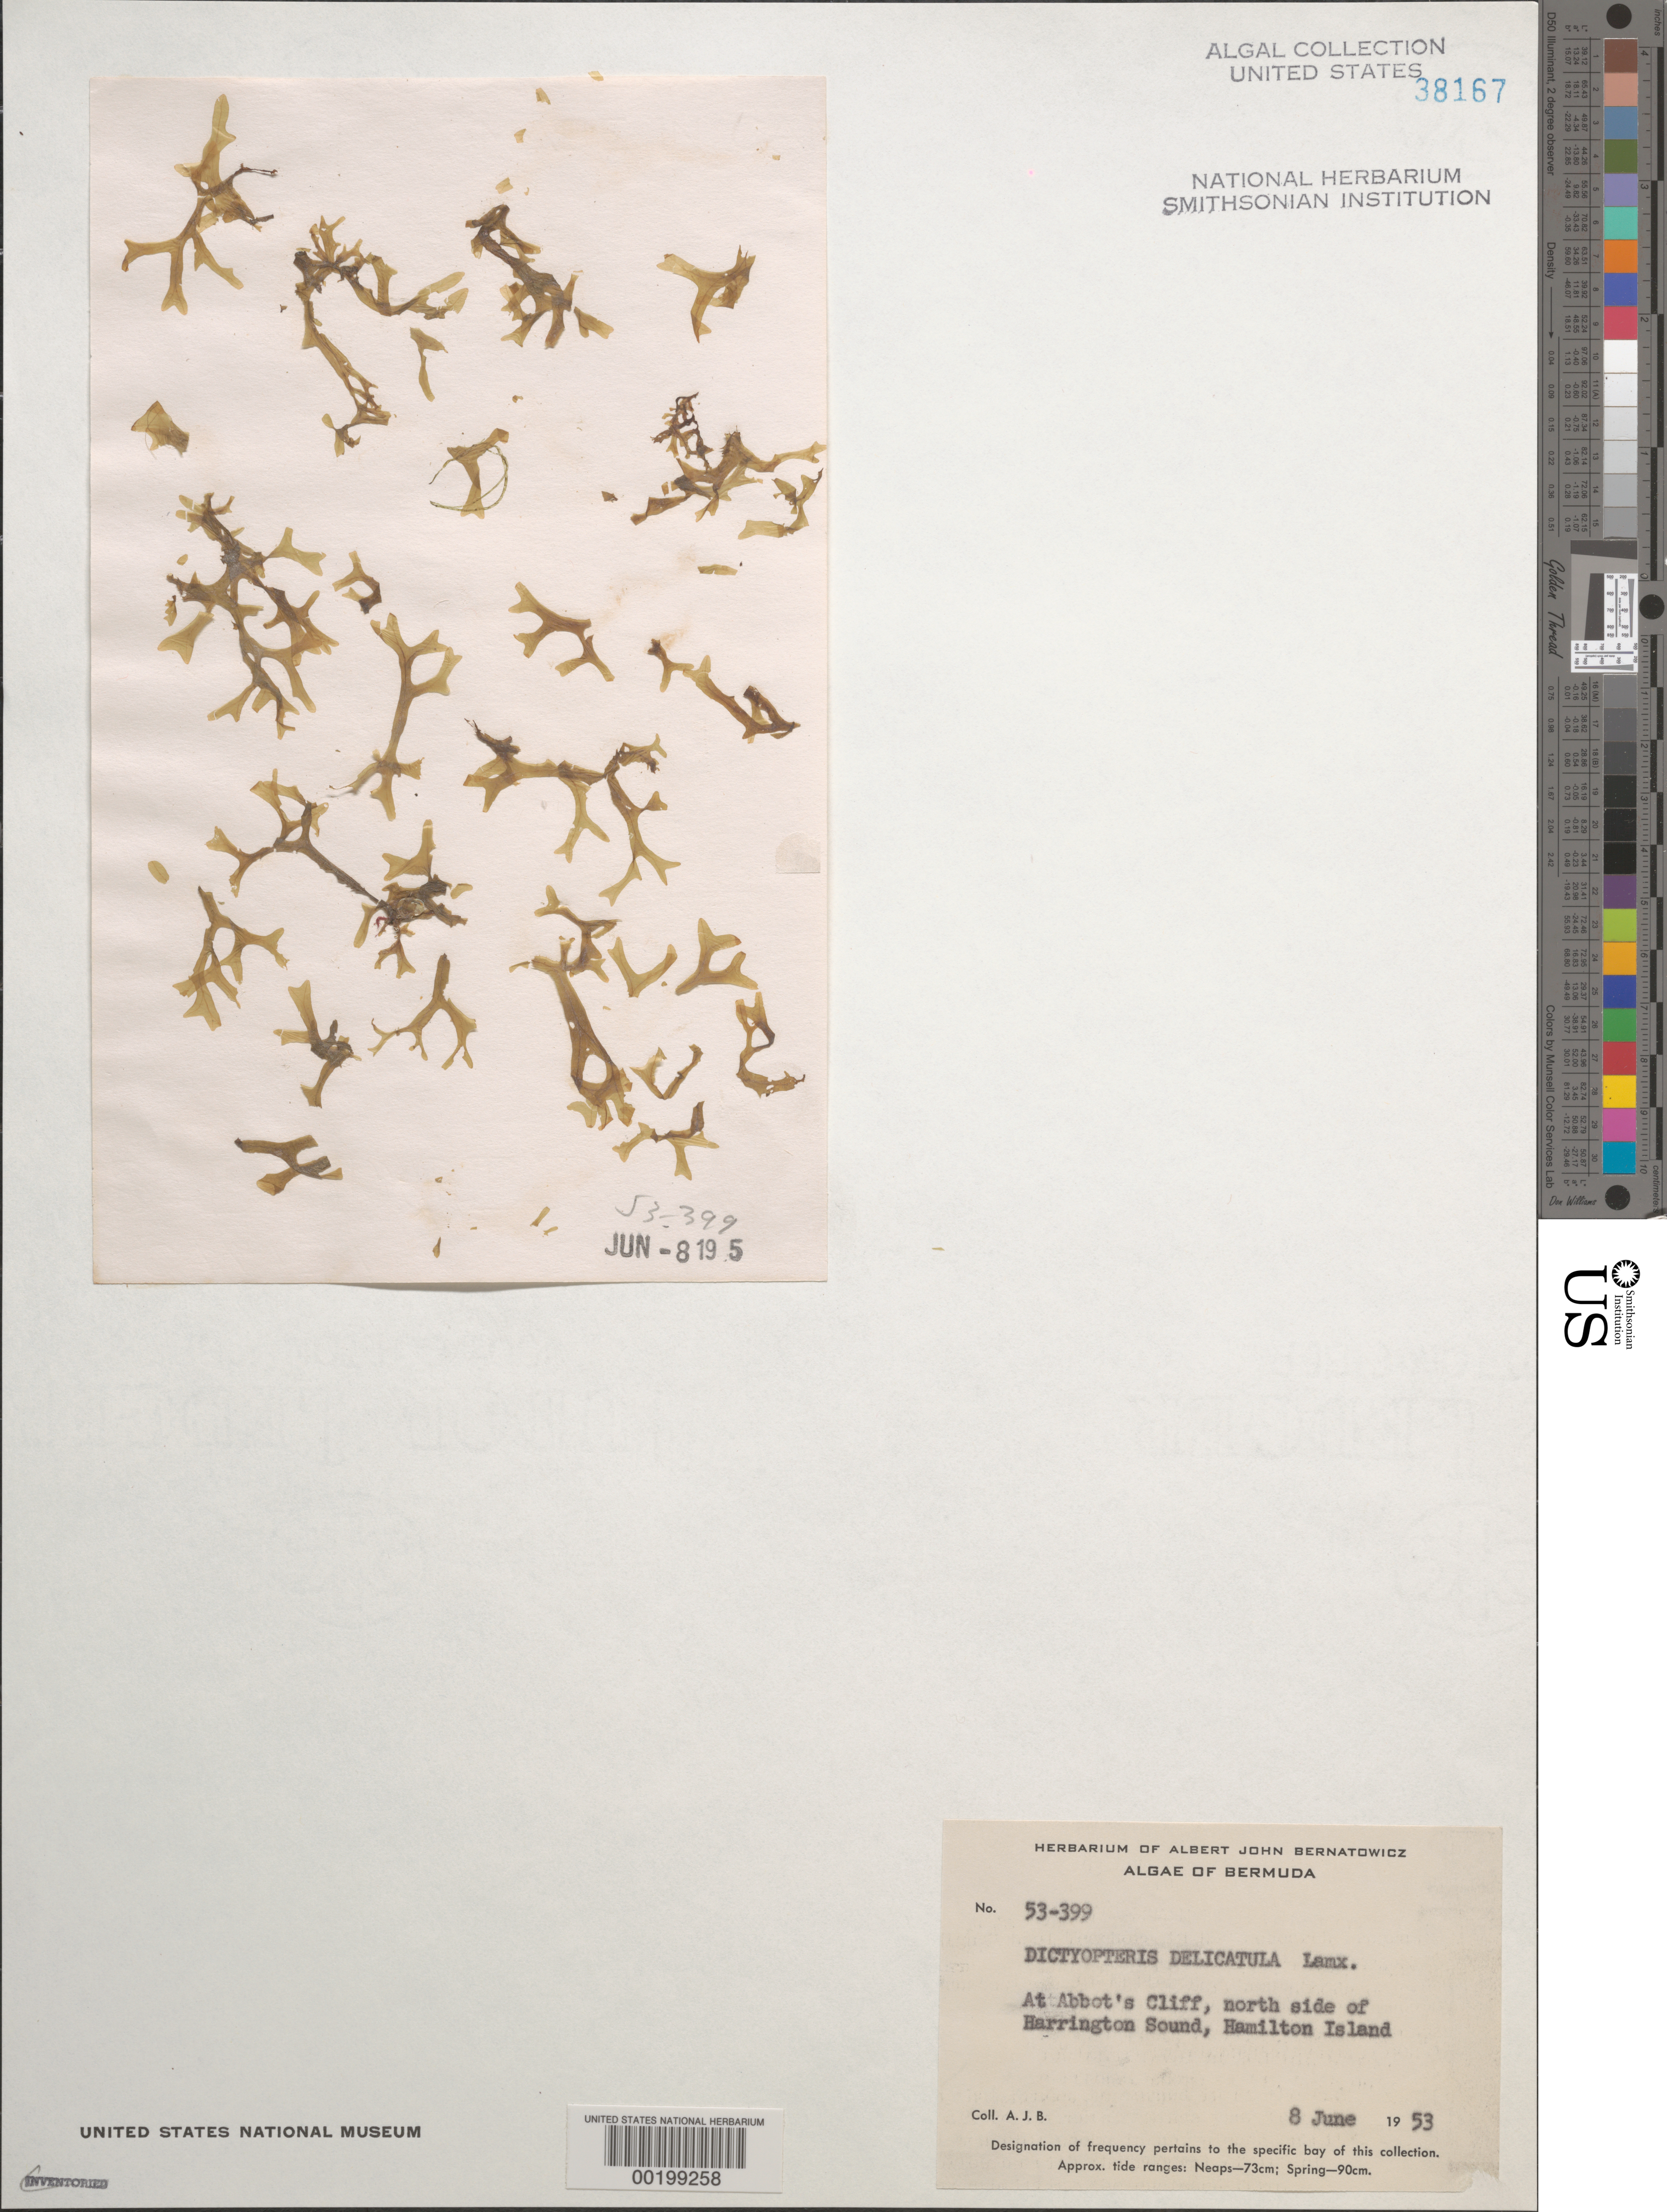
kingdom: Chromista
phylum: Ochrophyta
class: Phaeophyceae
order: Dictyotales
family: Dictyotaceae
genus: Dictyopteris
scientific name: Dictyopteris delicatula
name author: J.V.Lamouroux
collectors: A. Bernatowicz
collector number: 53-399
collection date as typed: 08 Jun 1953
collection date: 1953-06-08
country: Bermuda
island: Bermuda Island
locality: Harrington Sound, Abbot's Cliff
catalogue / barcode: US 38167